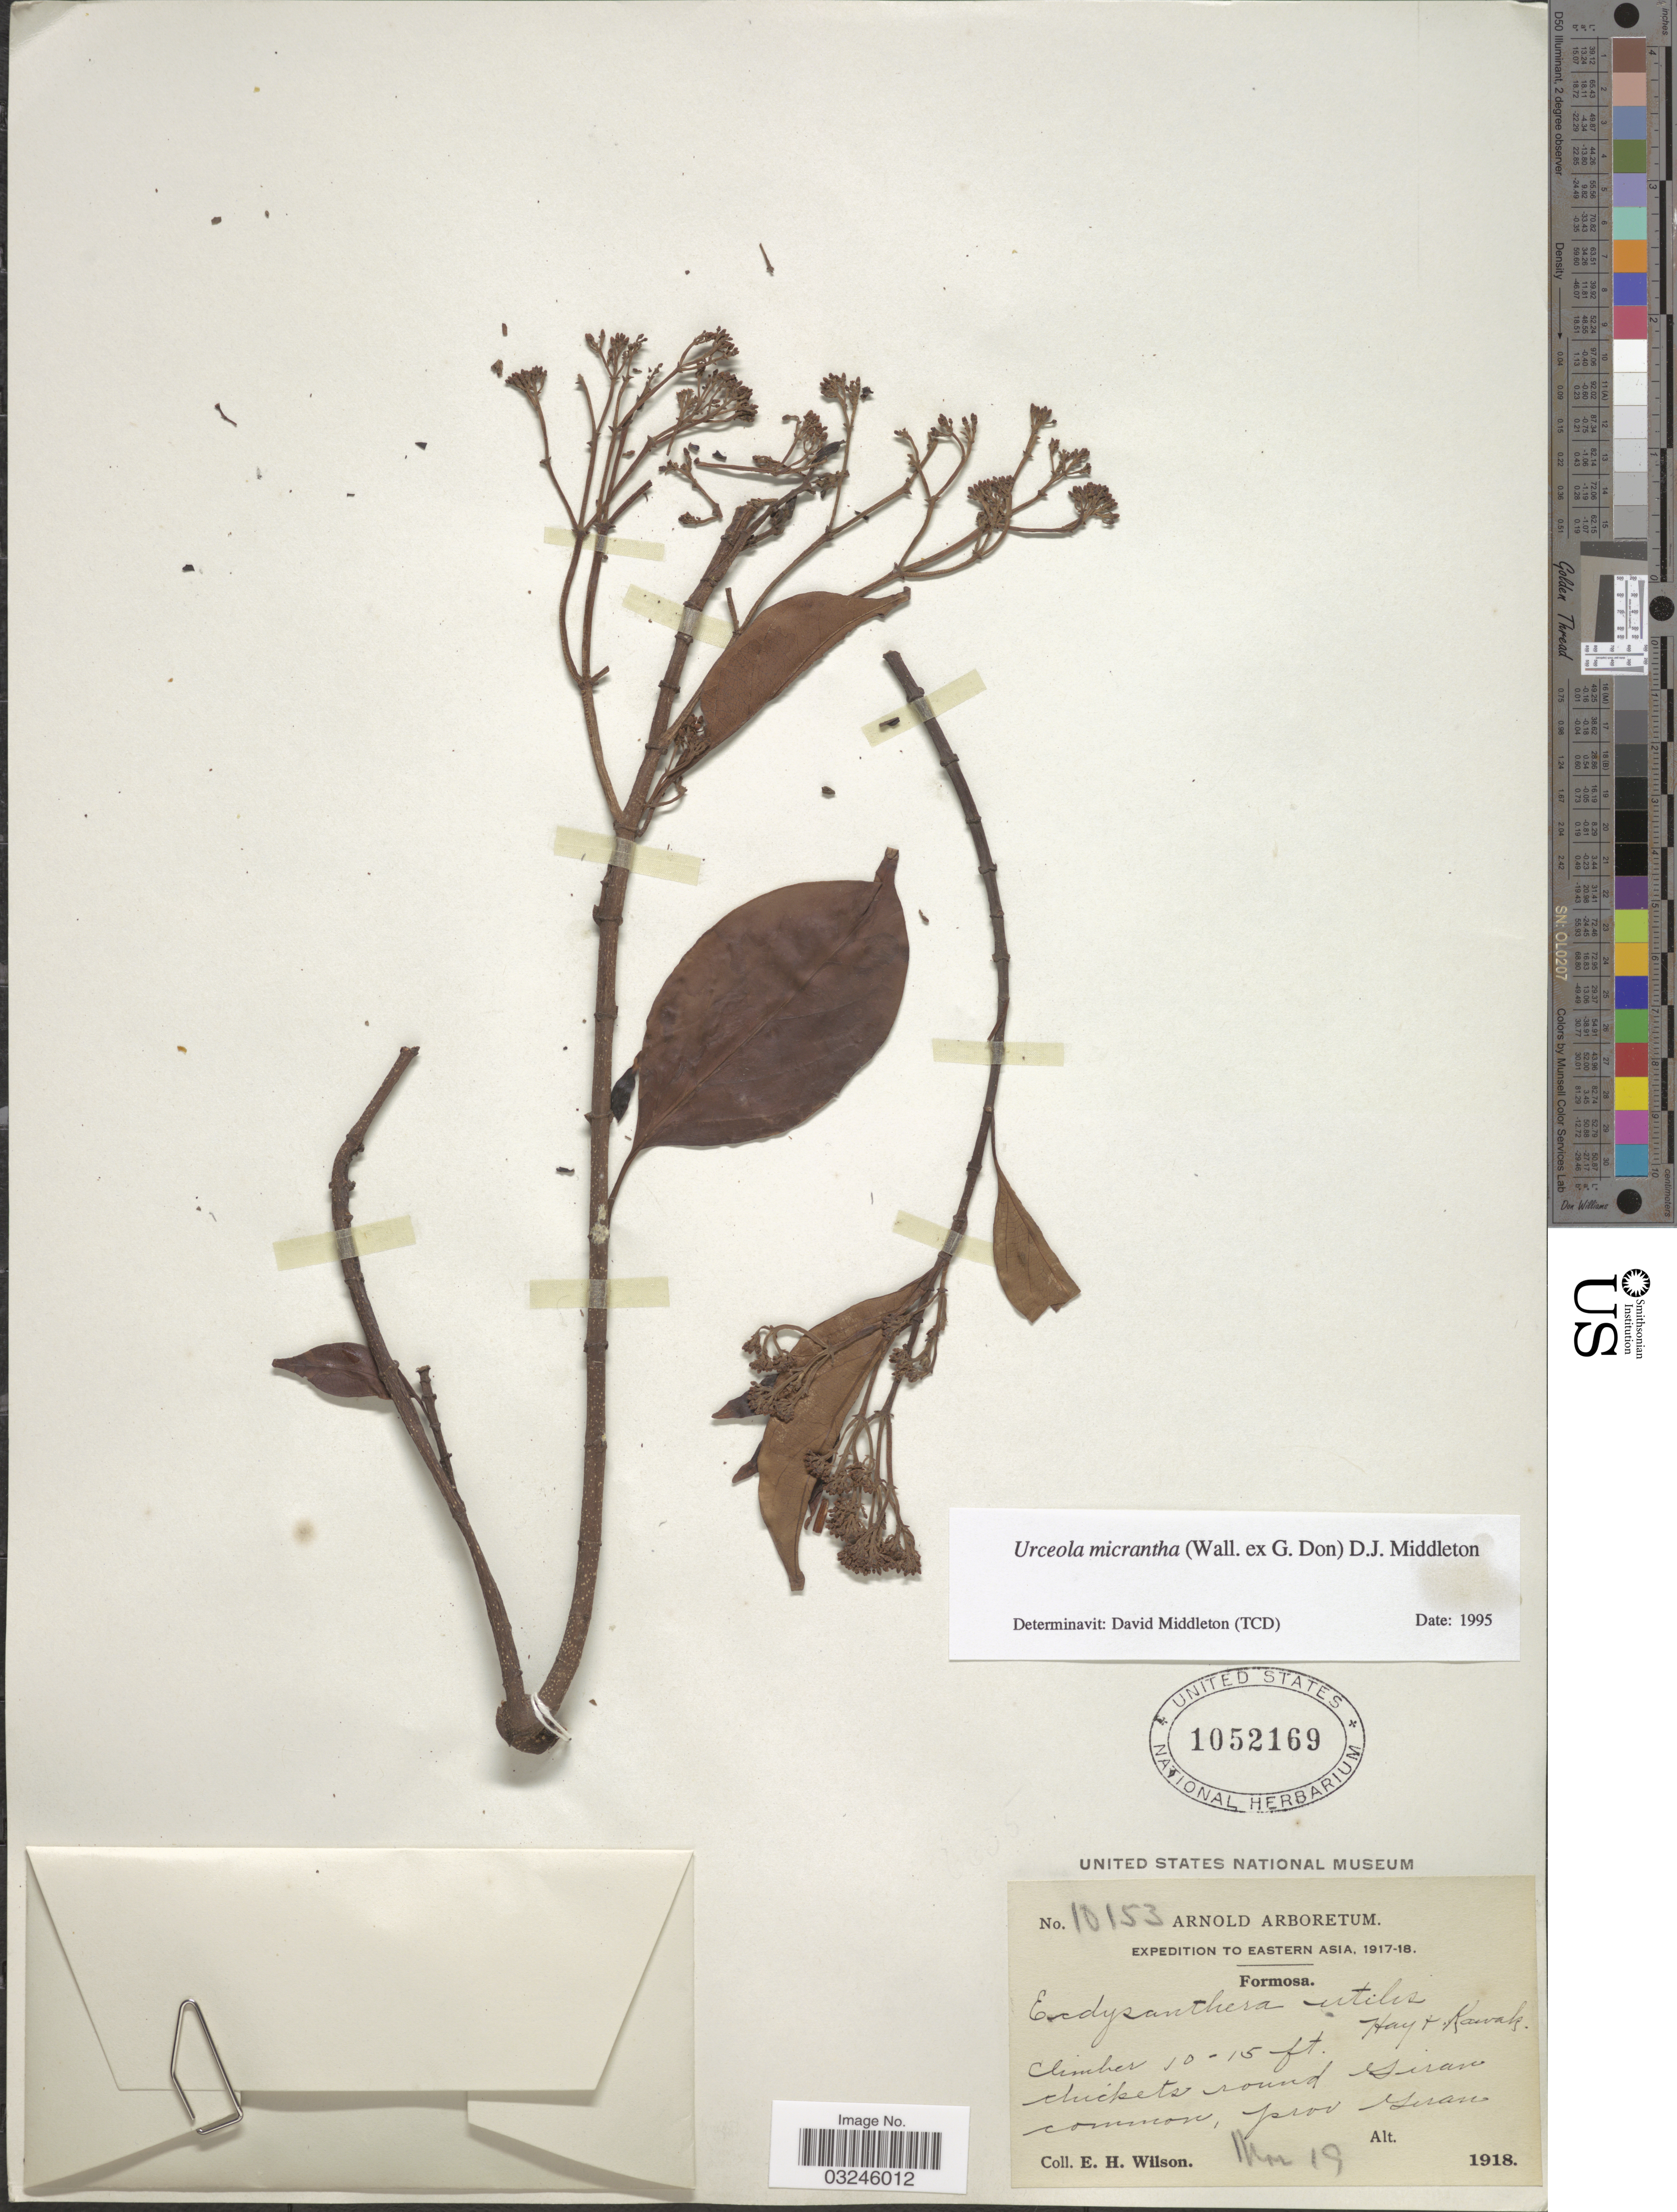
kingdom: Plantae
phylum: Tracheophyta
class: Magnoliopsida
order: Gentianales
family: Apocynaceae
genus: Urceola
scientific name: Urceola micrantha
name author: (Wall. ex G. Don) Mabb.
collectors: E. Wilson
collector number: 10153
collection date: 1918-03-19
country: Taiwan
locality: Eastern Asia, Formosa, thickets round Giran common, prov. Giran.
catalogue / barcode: US 1052169